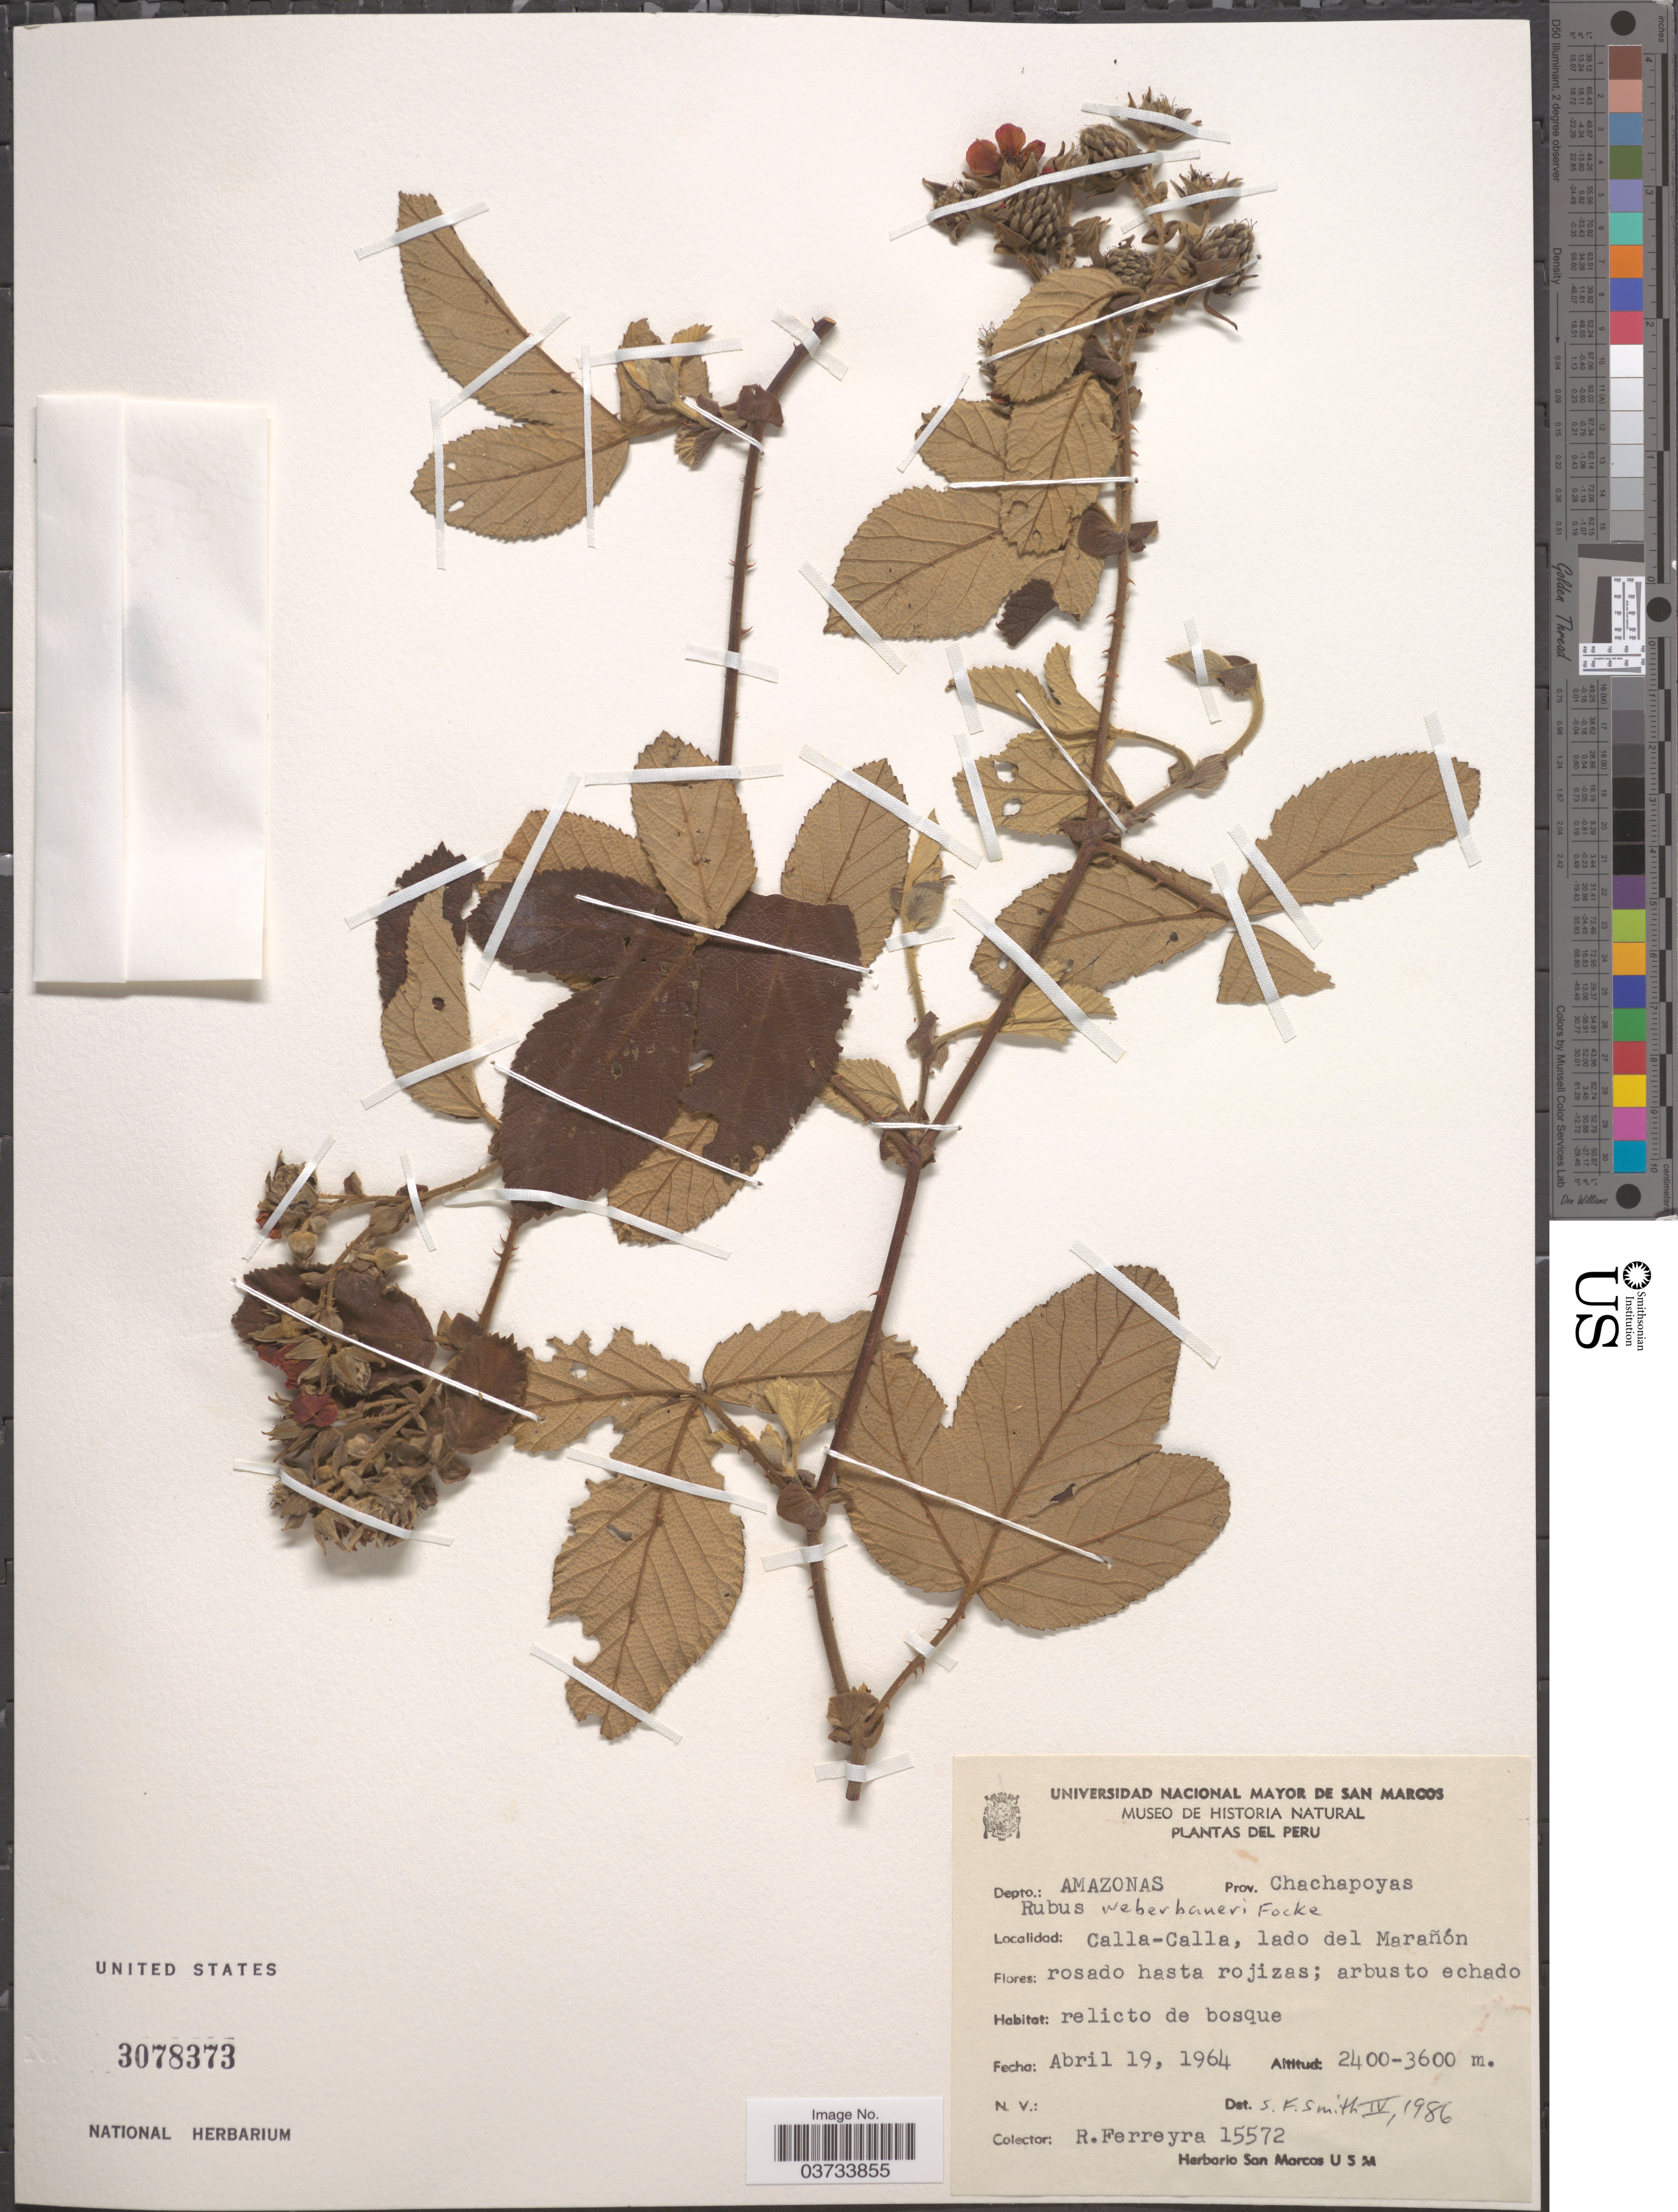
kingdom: Plantae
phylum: Tracheophyta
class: Magnoliopsida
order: Rosales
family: Rosaceae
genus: Rubus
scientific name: Rubus weberbaueri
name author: Focke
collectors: R. A. Ferreyra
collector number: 15572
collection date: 1964-04-19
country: Peru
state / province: Amazonas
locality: Depto.: Amazonas, Prov.: Chachapoyas. Calla-Calla, lado del Marañón.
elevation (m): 2400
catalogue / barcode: US 3078373